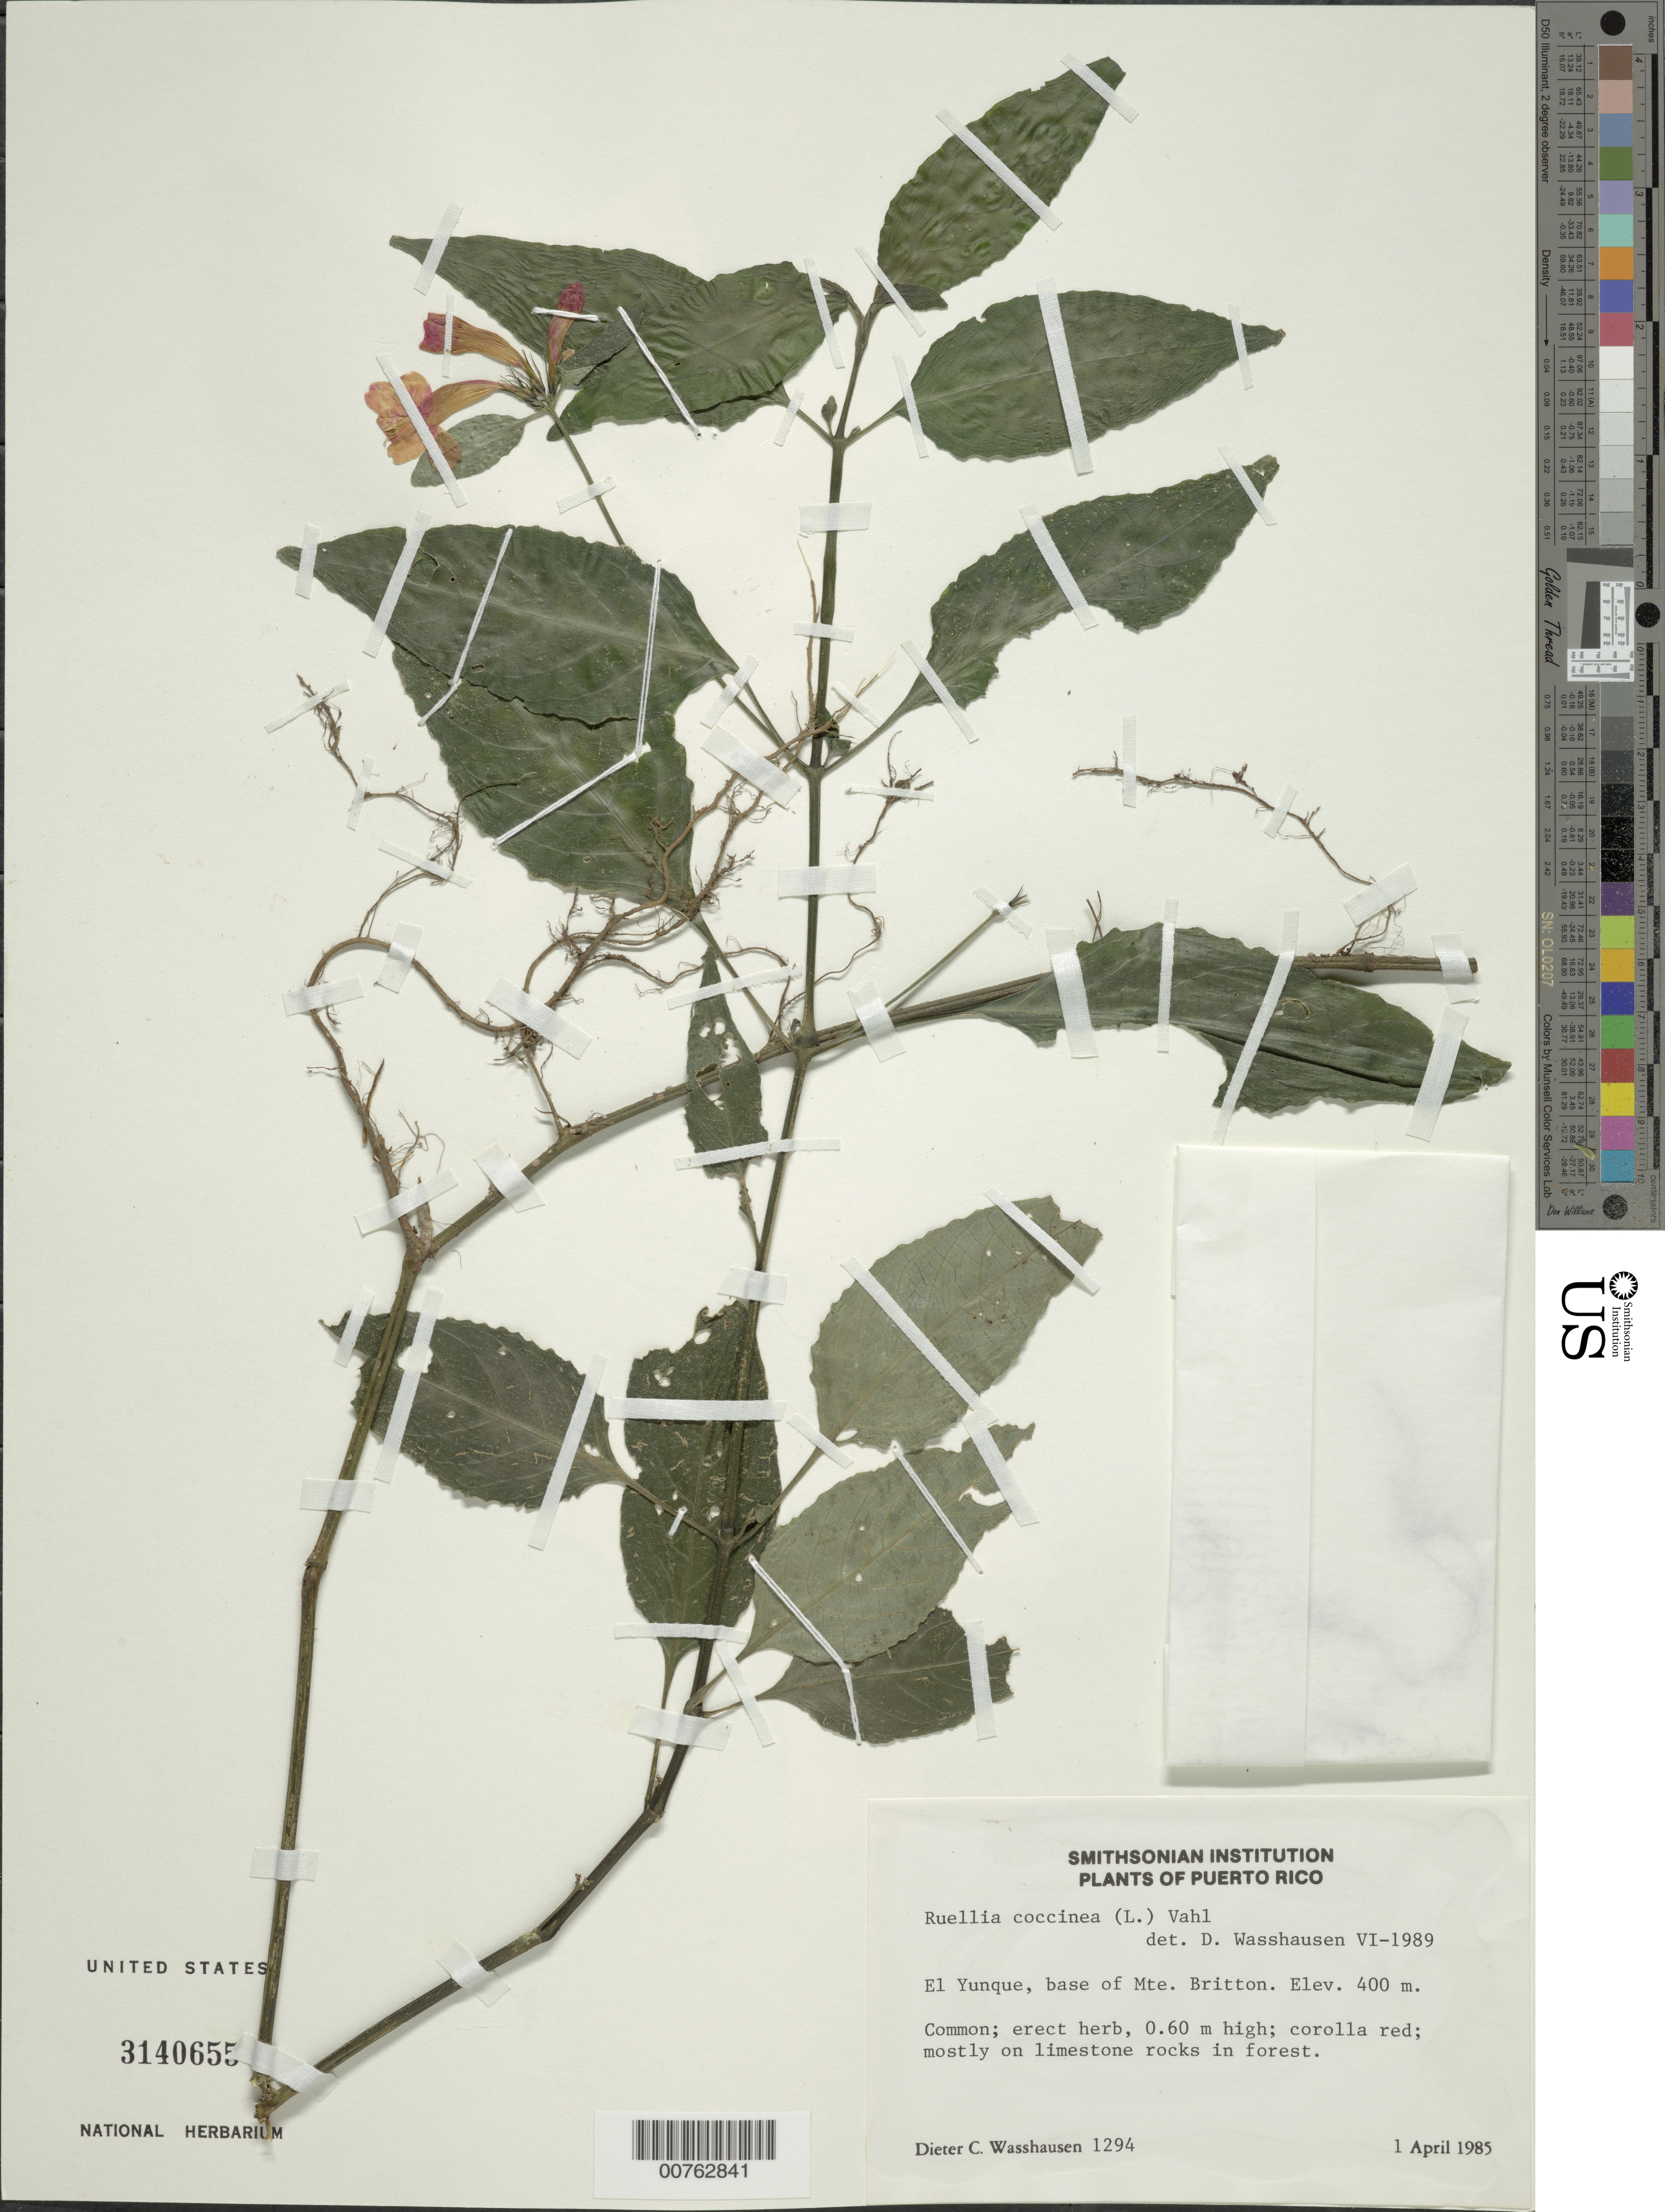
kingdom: Plantae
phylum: Tracheophyta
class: Magnoliopsida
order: Lamiales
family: Acanthaceae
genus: Ruellia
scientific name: Ruellia coccinea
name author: (L.) Vahl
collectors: D. C. Wasshausen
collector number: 1294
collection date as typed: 01 Apr 1985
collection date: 1985-04-01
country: Puerto Rico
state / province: Río Grande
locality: El Yunque, base of Mte. Britton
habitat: Mostly on limestone rocks in forest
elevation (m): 400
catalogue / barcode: US 3140655